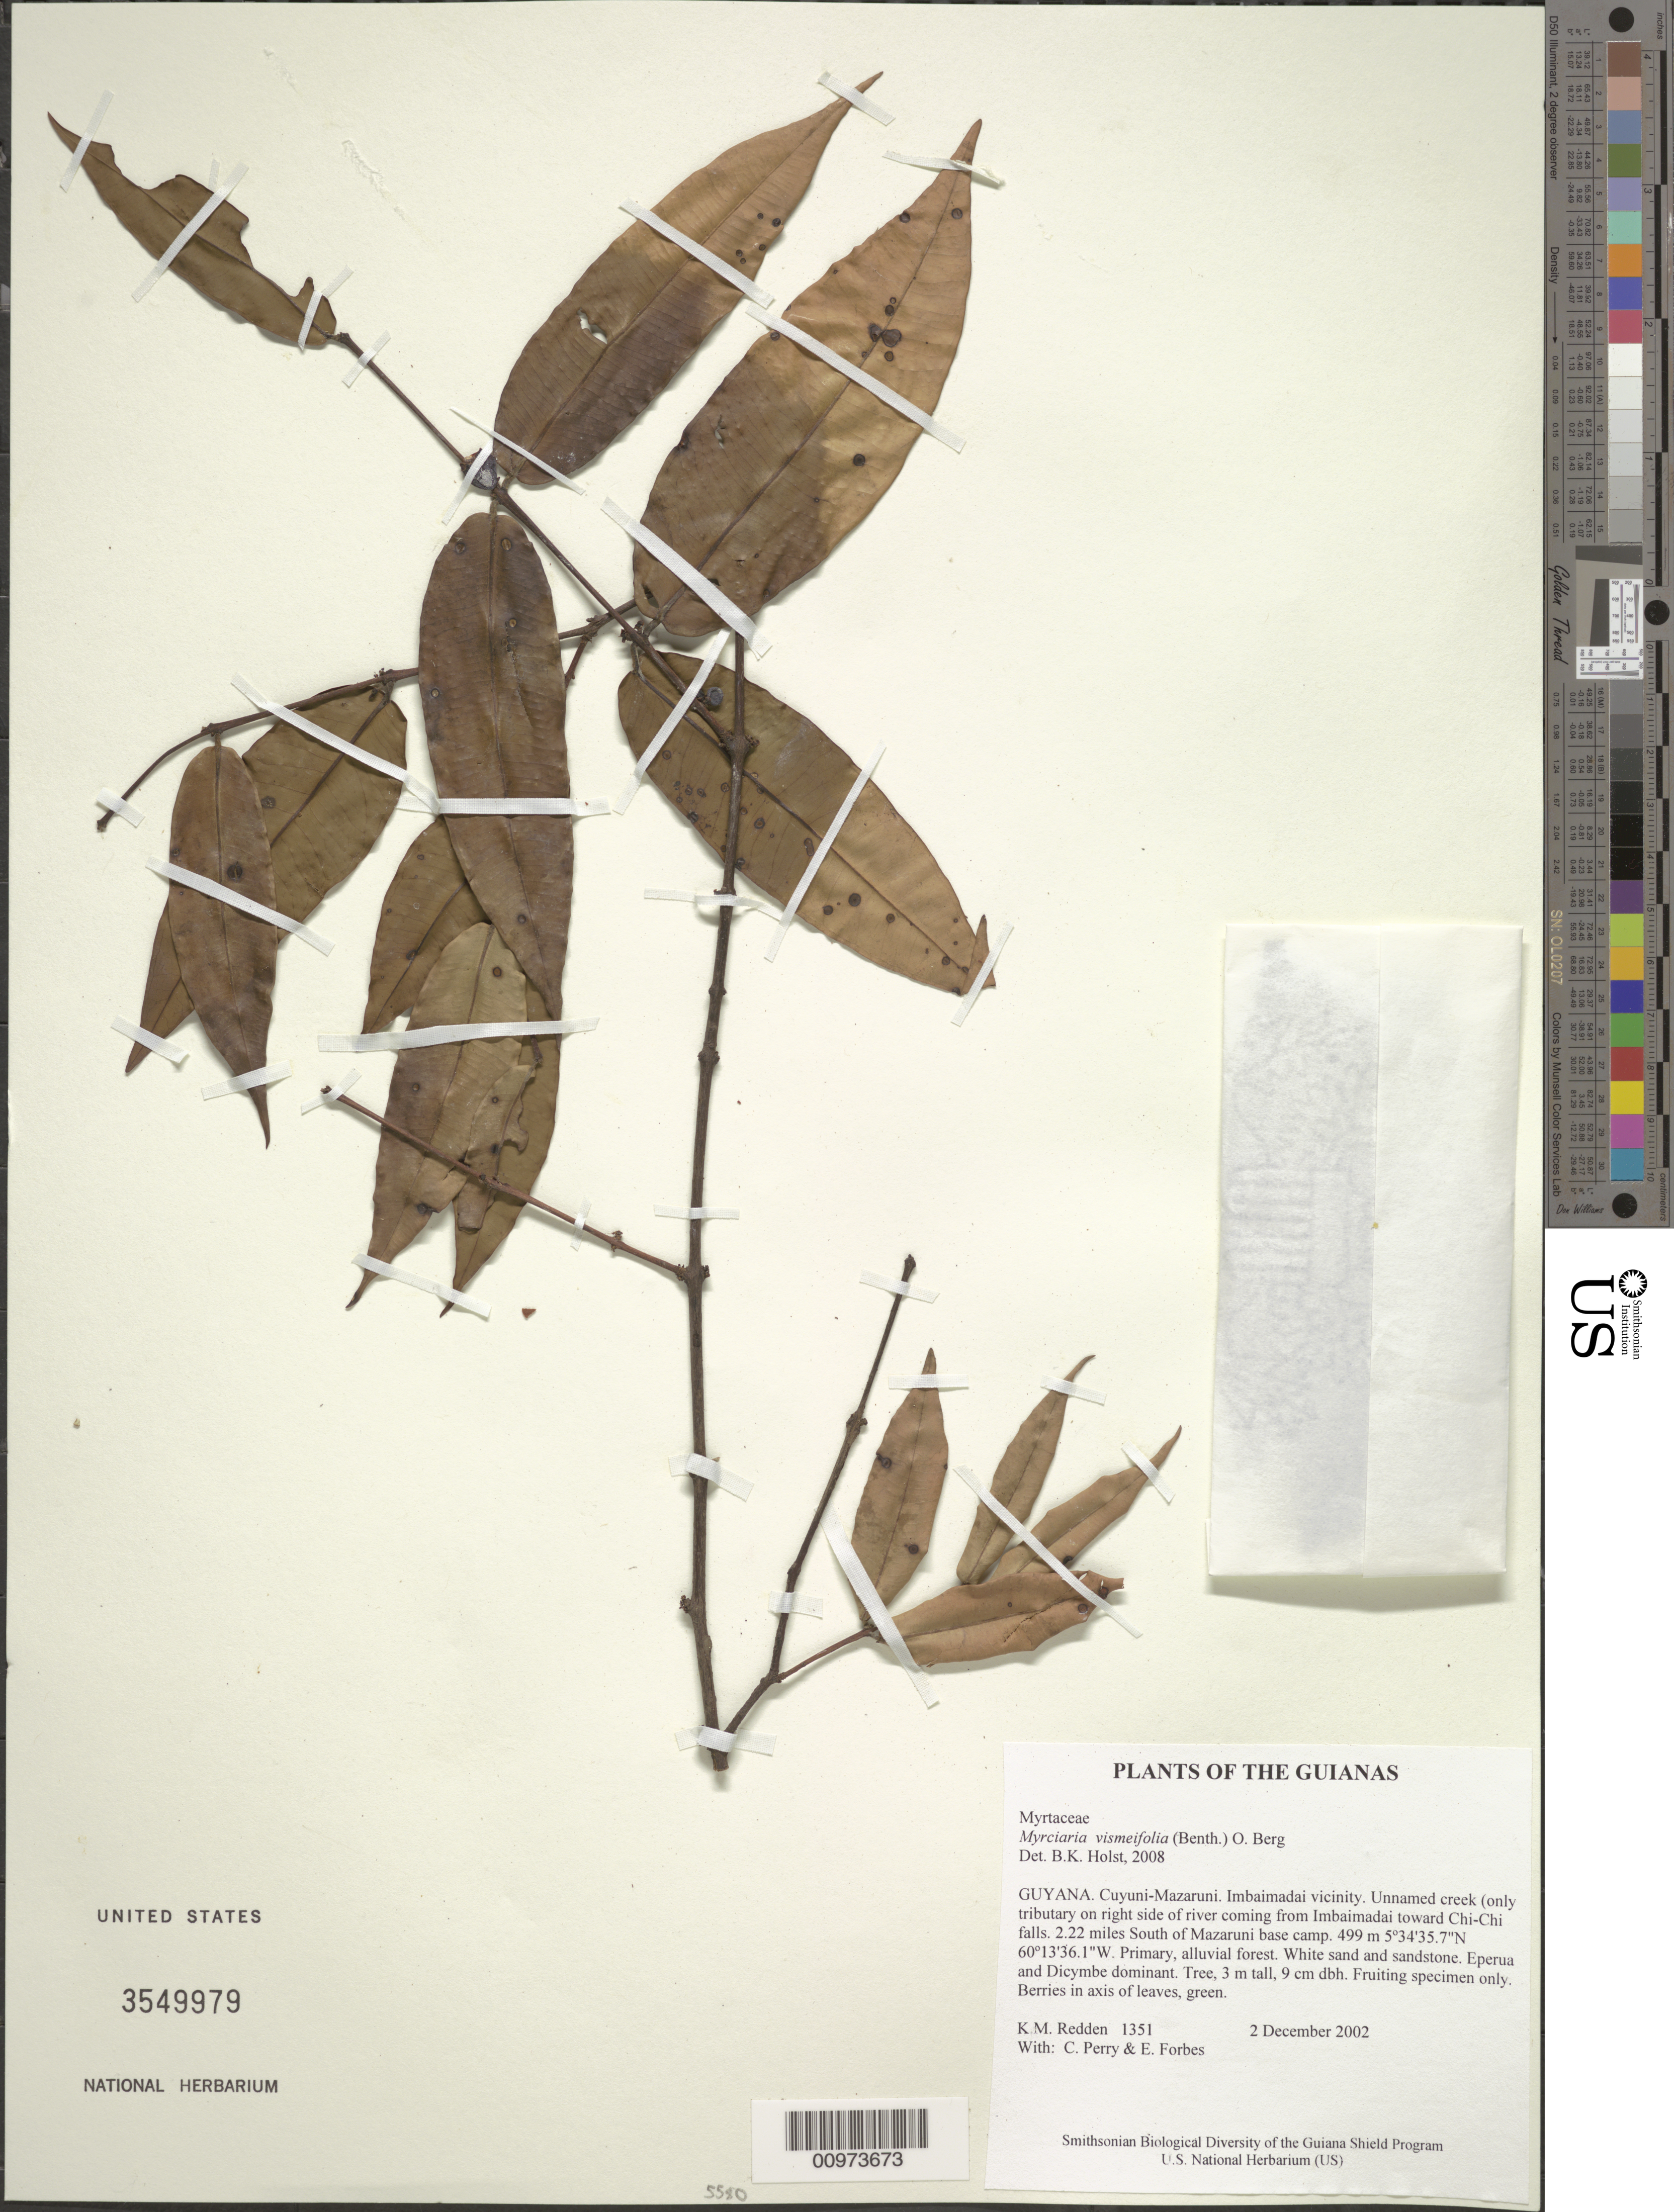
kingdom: Plantae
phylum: Tracheophyta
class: Magnoliopsida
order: Myrtales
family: Myrtaceae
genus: Myrciaria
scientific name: Myrciaria vismiifolia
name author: (Benth.) O. Berg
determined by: Holst, Bruce K.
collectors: K. M. Redden, C. Perry & E. Forbes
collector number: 1351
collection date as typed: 2 December 2002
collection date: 2002-12-02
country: Guyana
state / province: Cuyuni-Mazaruni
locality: Imbaimadai vicinity. Unnamed creek (only tributary on right side of river coming from Imbaimadai toward Chi-Chi falls. 2.22 miles South of Mazaruni base camp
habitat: Primary, alluvial forest. White sand and sandstone. Eperua and Dicymbe dominant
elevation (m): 499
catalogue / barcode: US 3549979